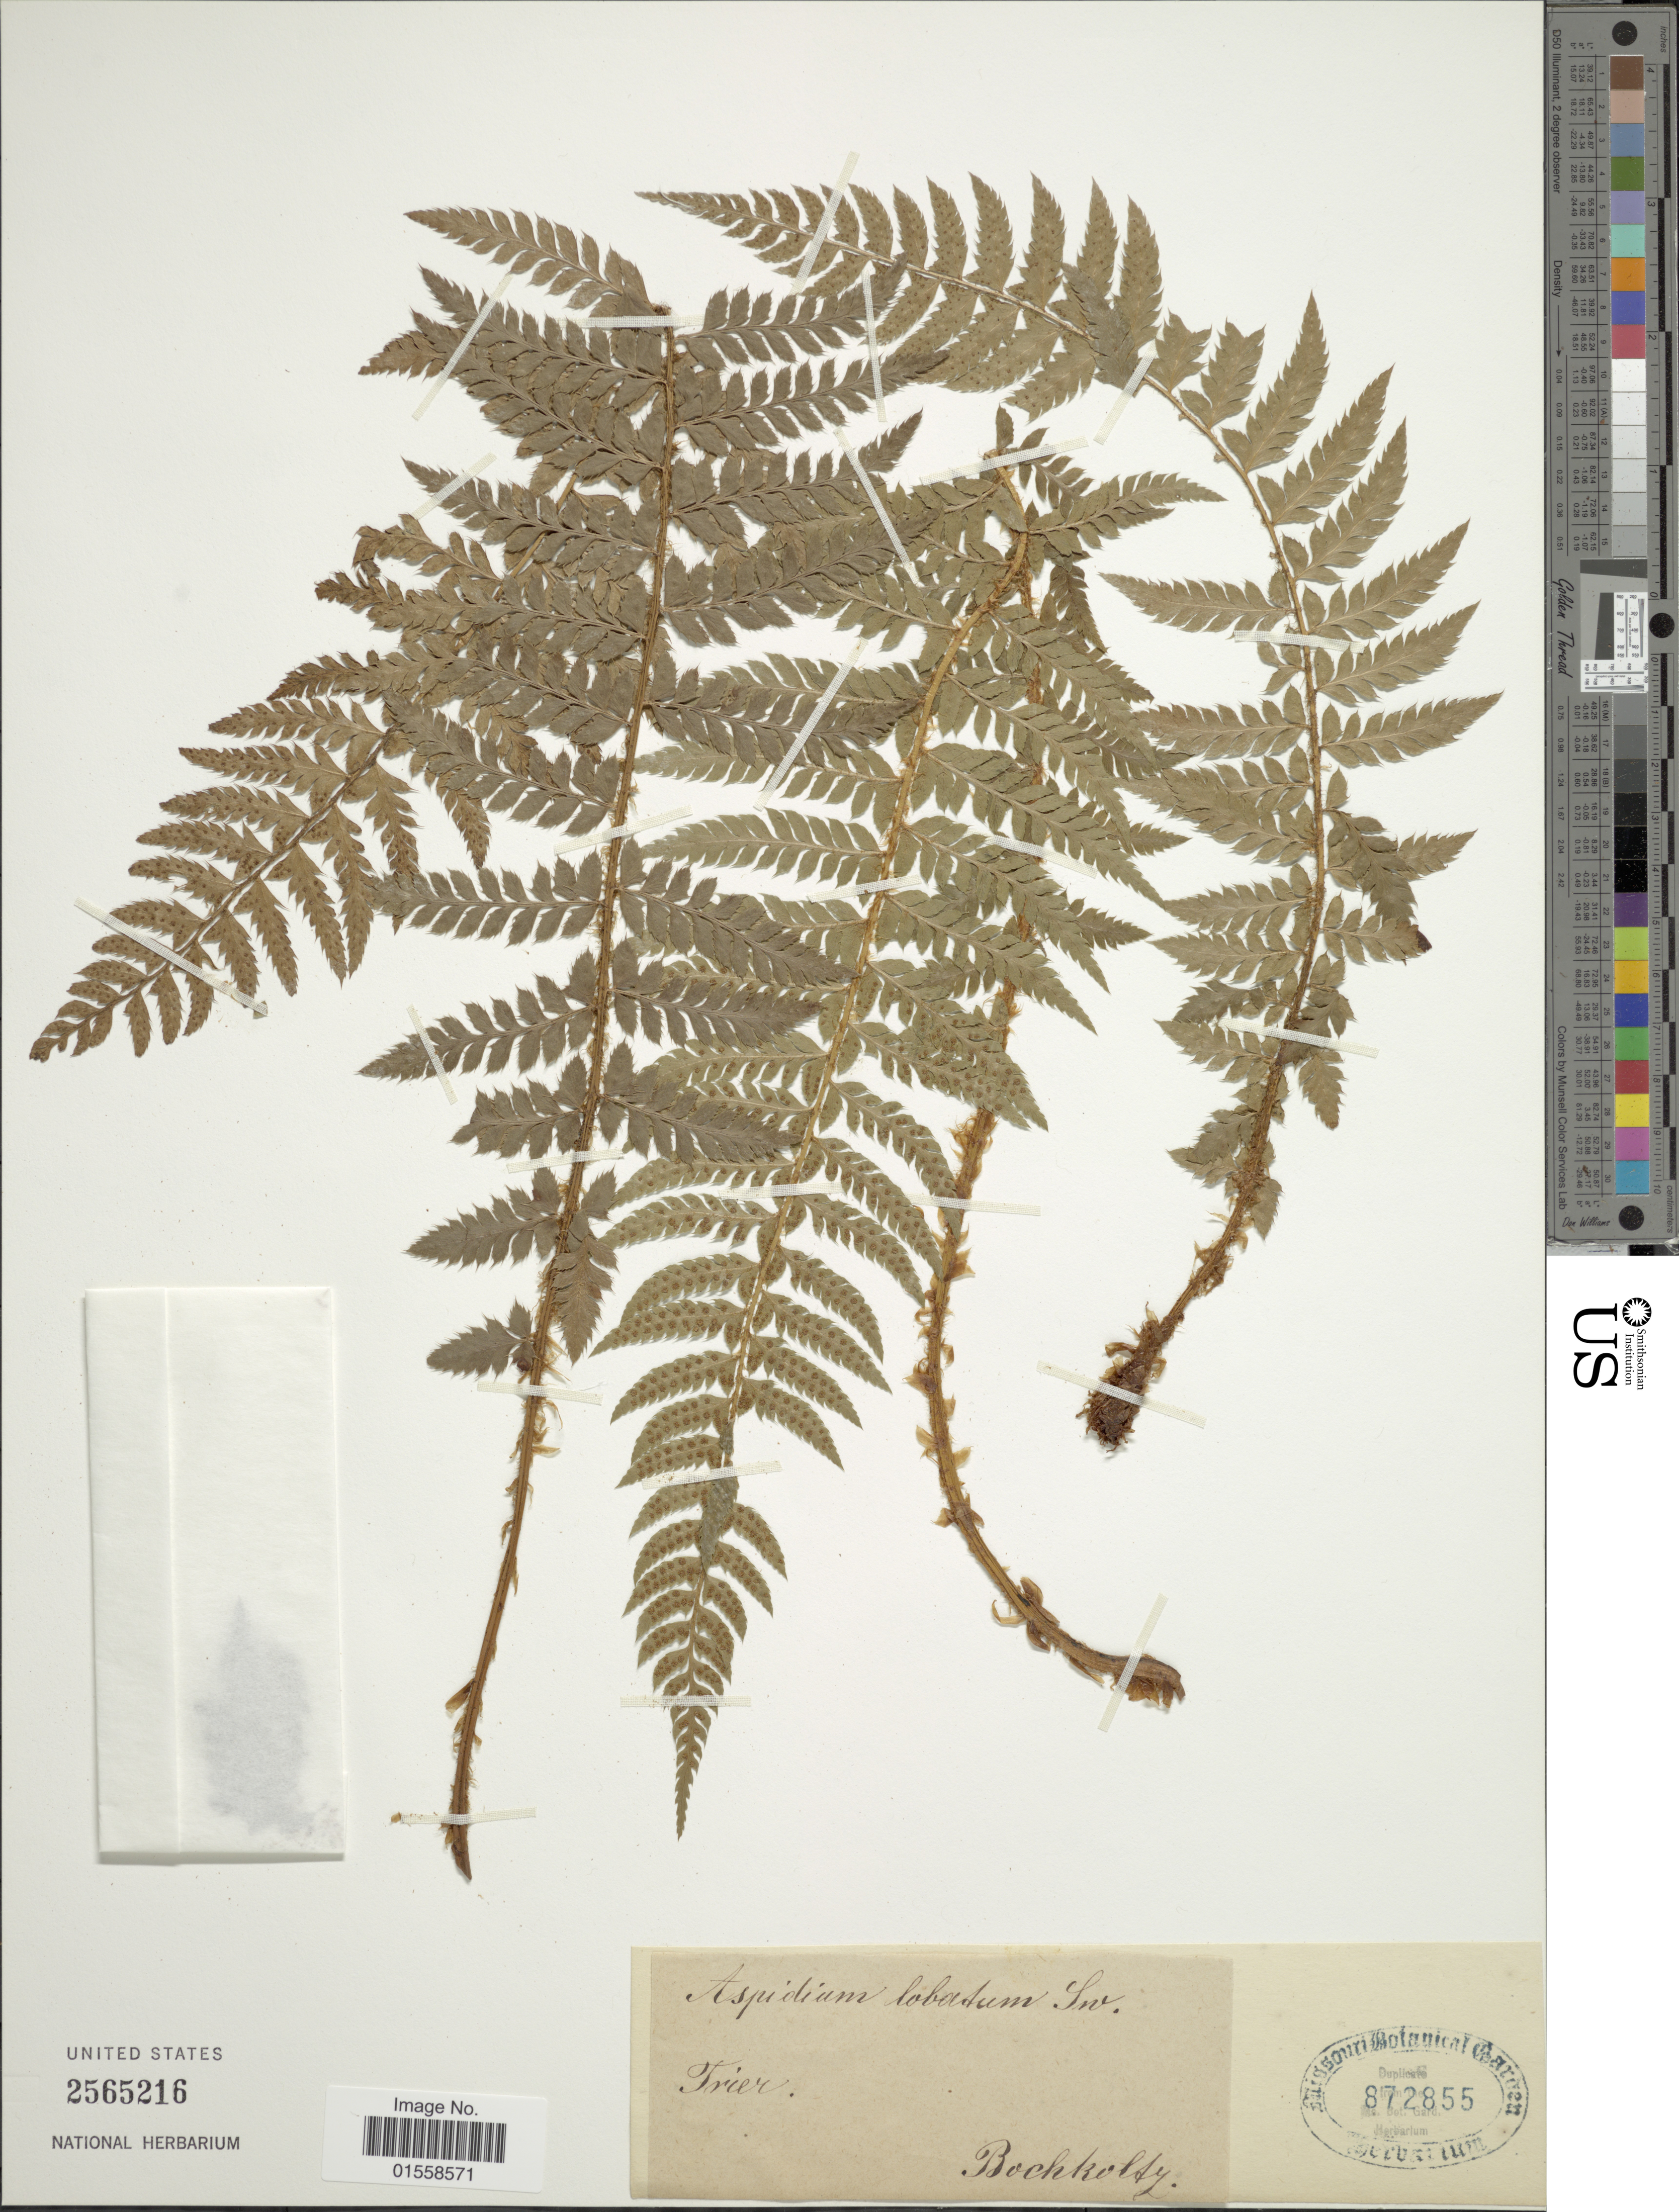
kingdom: Plantae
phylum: Tracheophyta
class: Polypodiopsida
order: Polypodiales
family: Dryopteridaceae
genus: Polystichum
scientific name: Polystichum aculeatum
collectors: Bochkoltz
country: Germany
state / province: Rhineland-Palatinate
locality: Trier. [interpreted]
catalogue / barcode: US 2565216